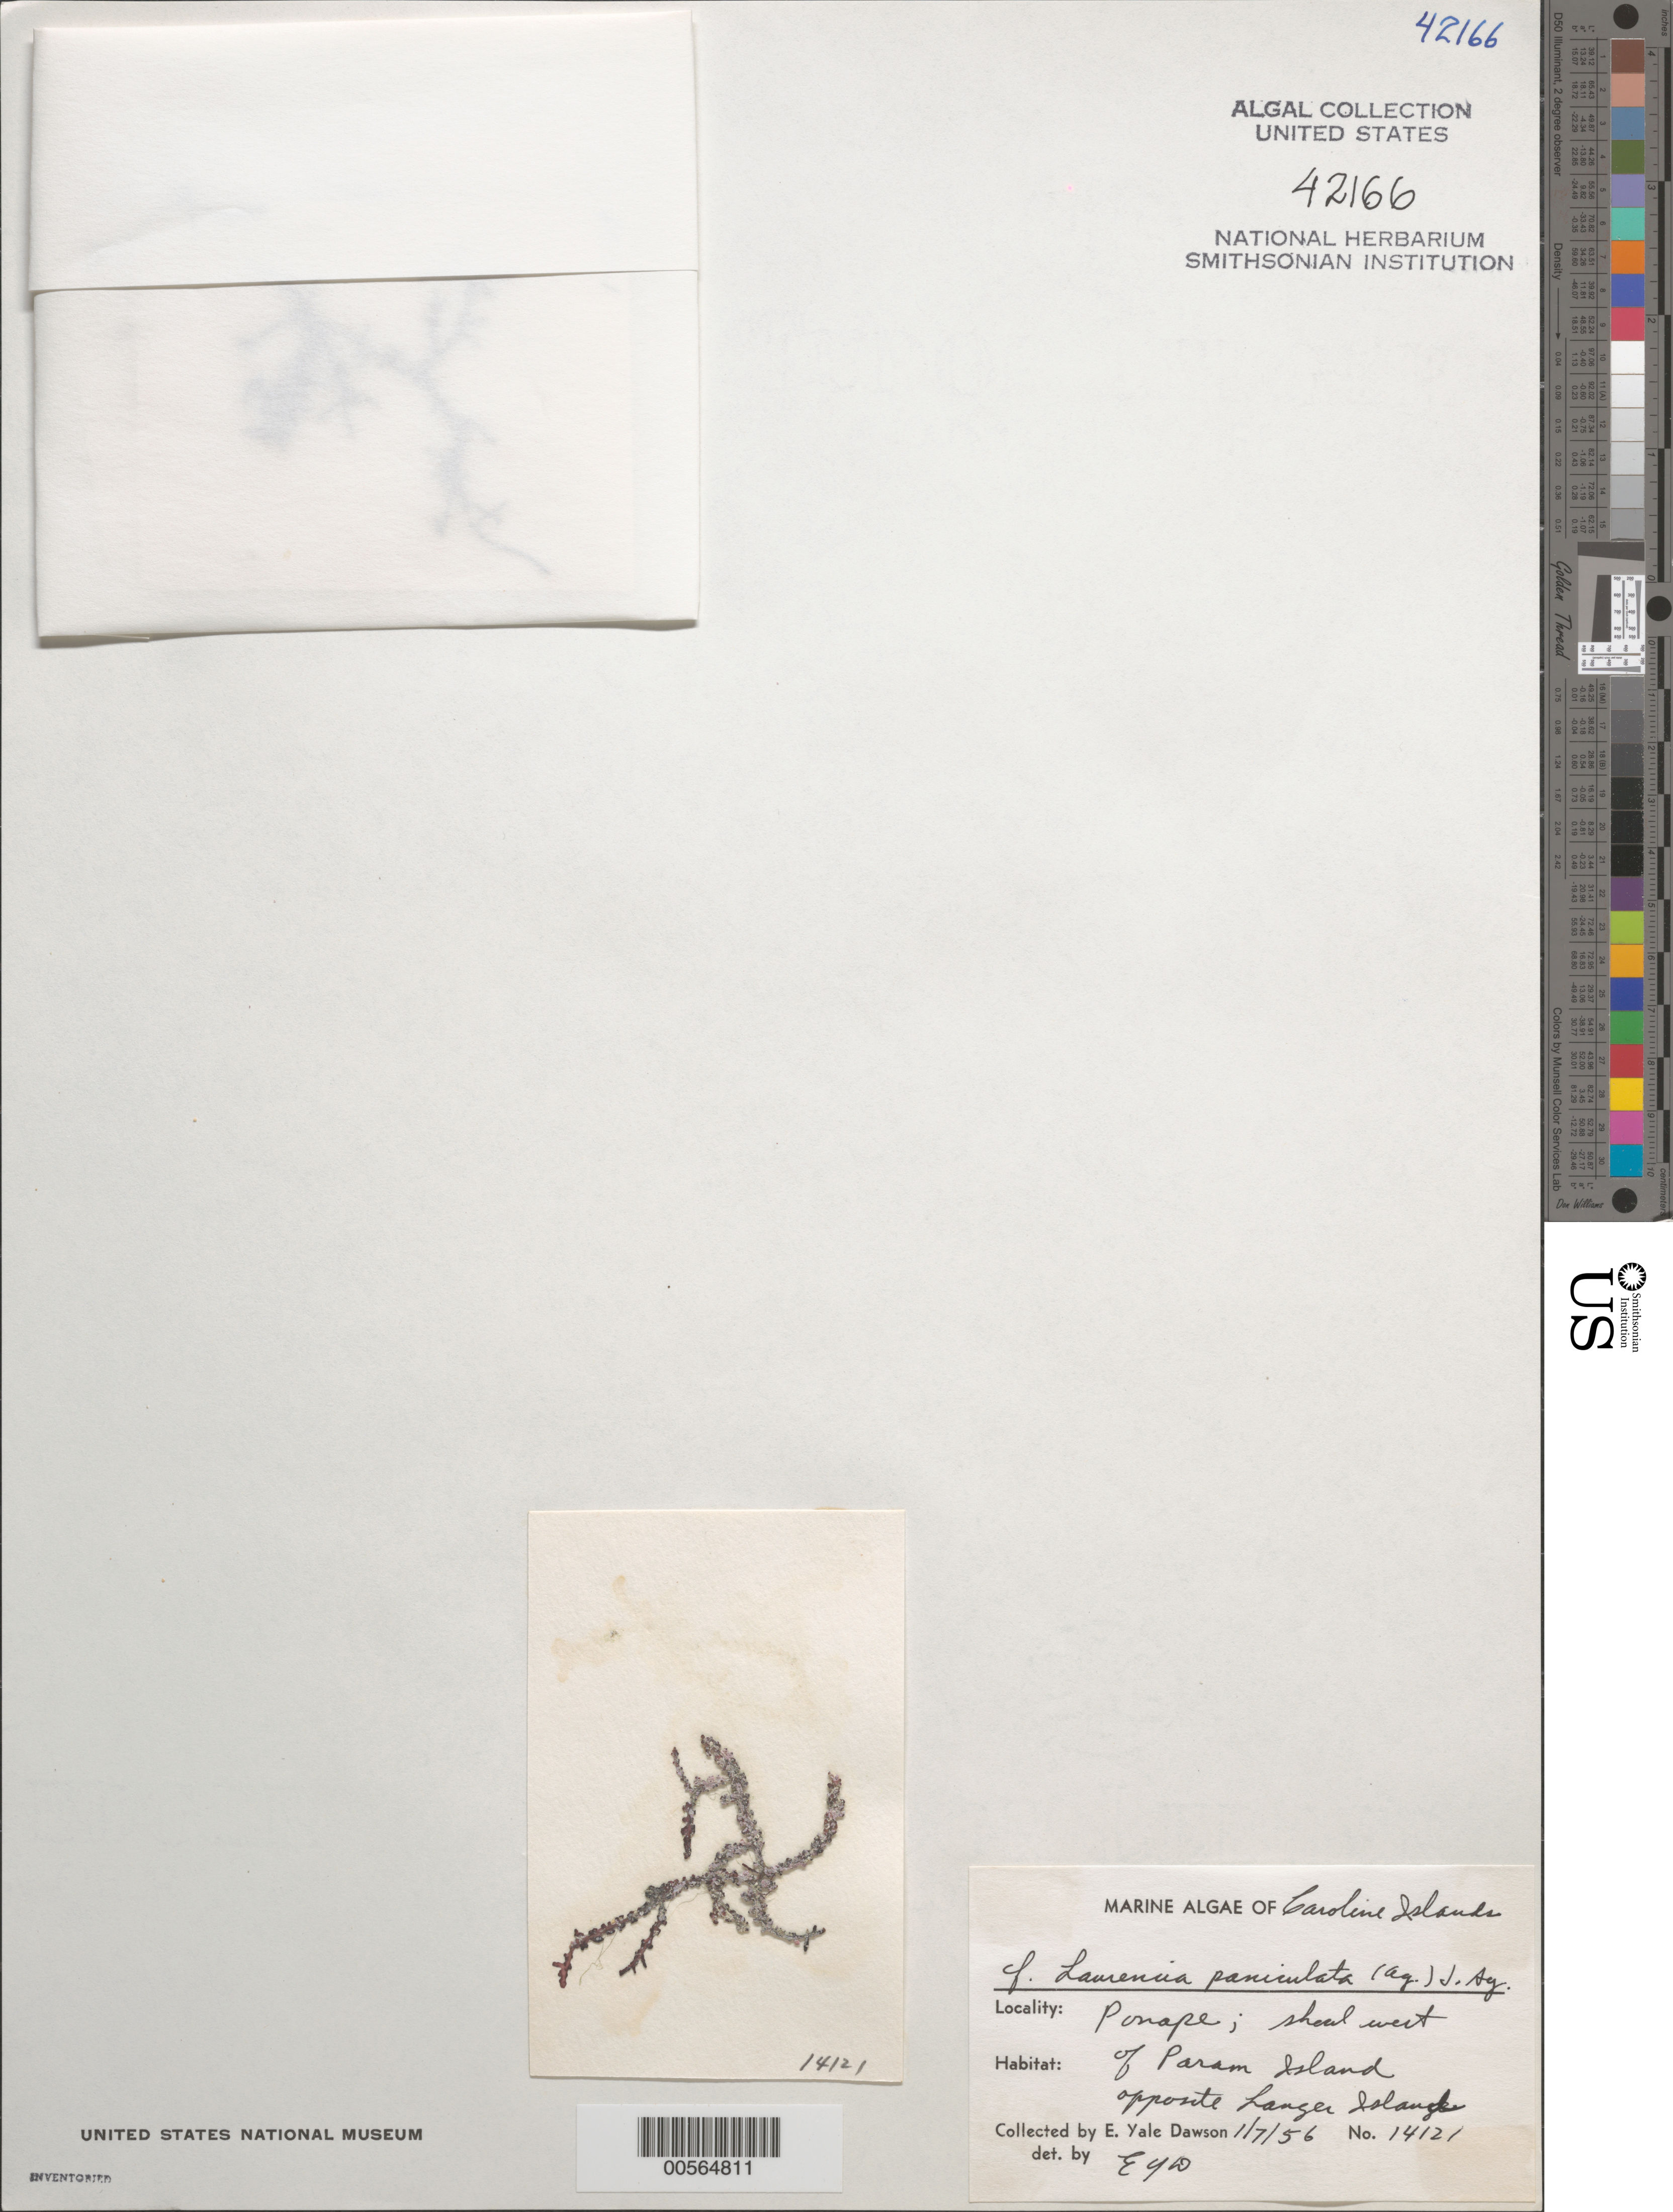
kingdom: Plantae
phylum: Rhodophyta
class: Florideophyceae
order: Ceramiales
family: Rhodomelaceae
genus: Palisada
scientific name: Palisada thuyoides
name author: (Kützing) Cassano et al.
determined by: Algae name updating Project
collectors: E. Y. Dawson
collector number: EYD 14121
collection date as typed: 07 Jan 1956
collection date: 1956-01-07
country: Micronesia, Federated States of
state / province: Pohnpei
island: Pohnpei [Ponape] Islands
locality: Shoal west of Param Island, opposite Langer Island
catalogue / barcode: US 42166